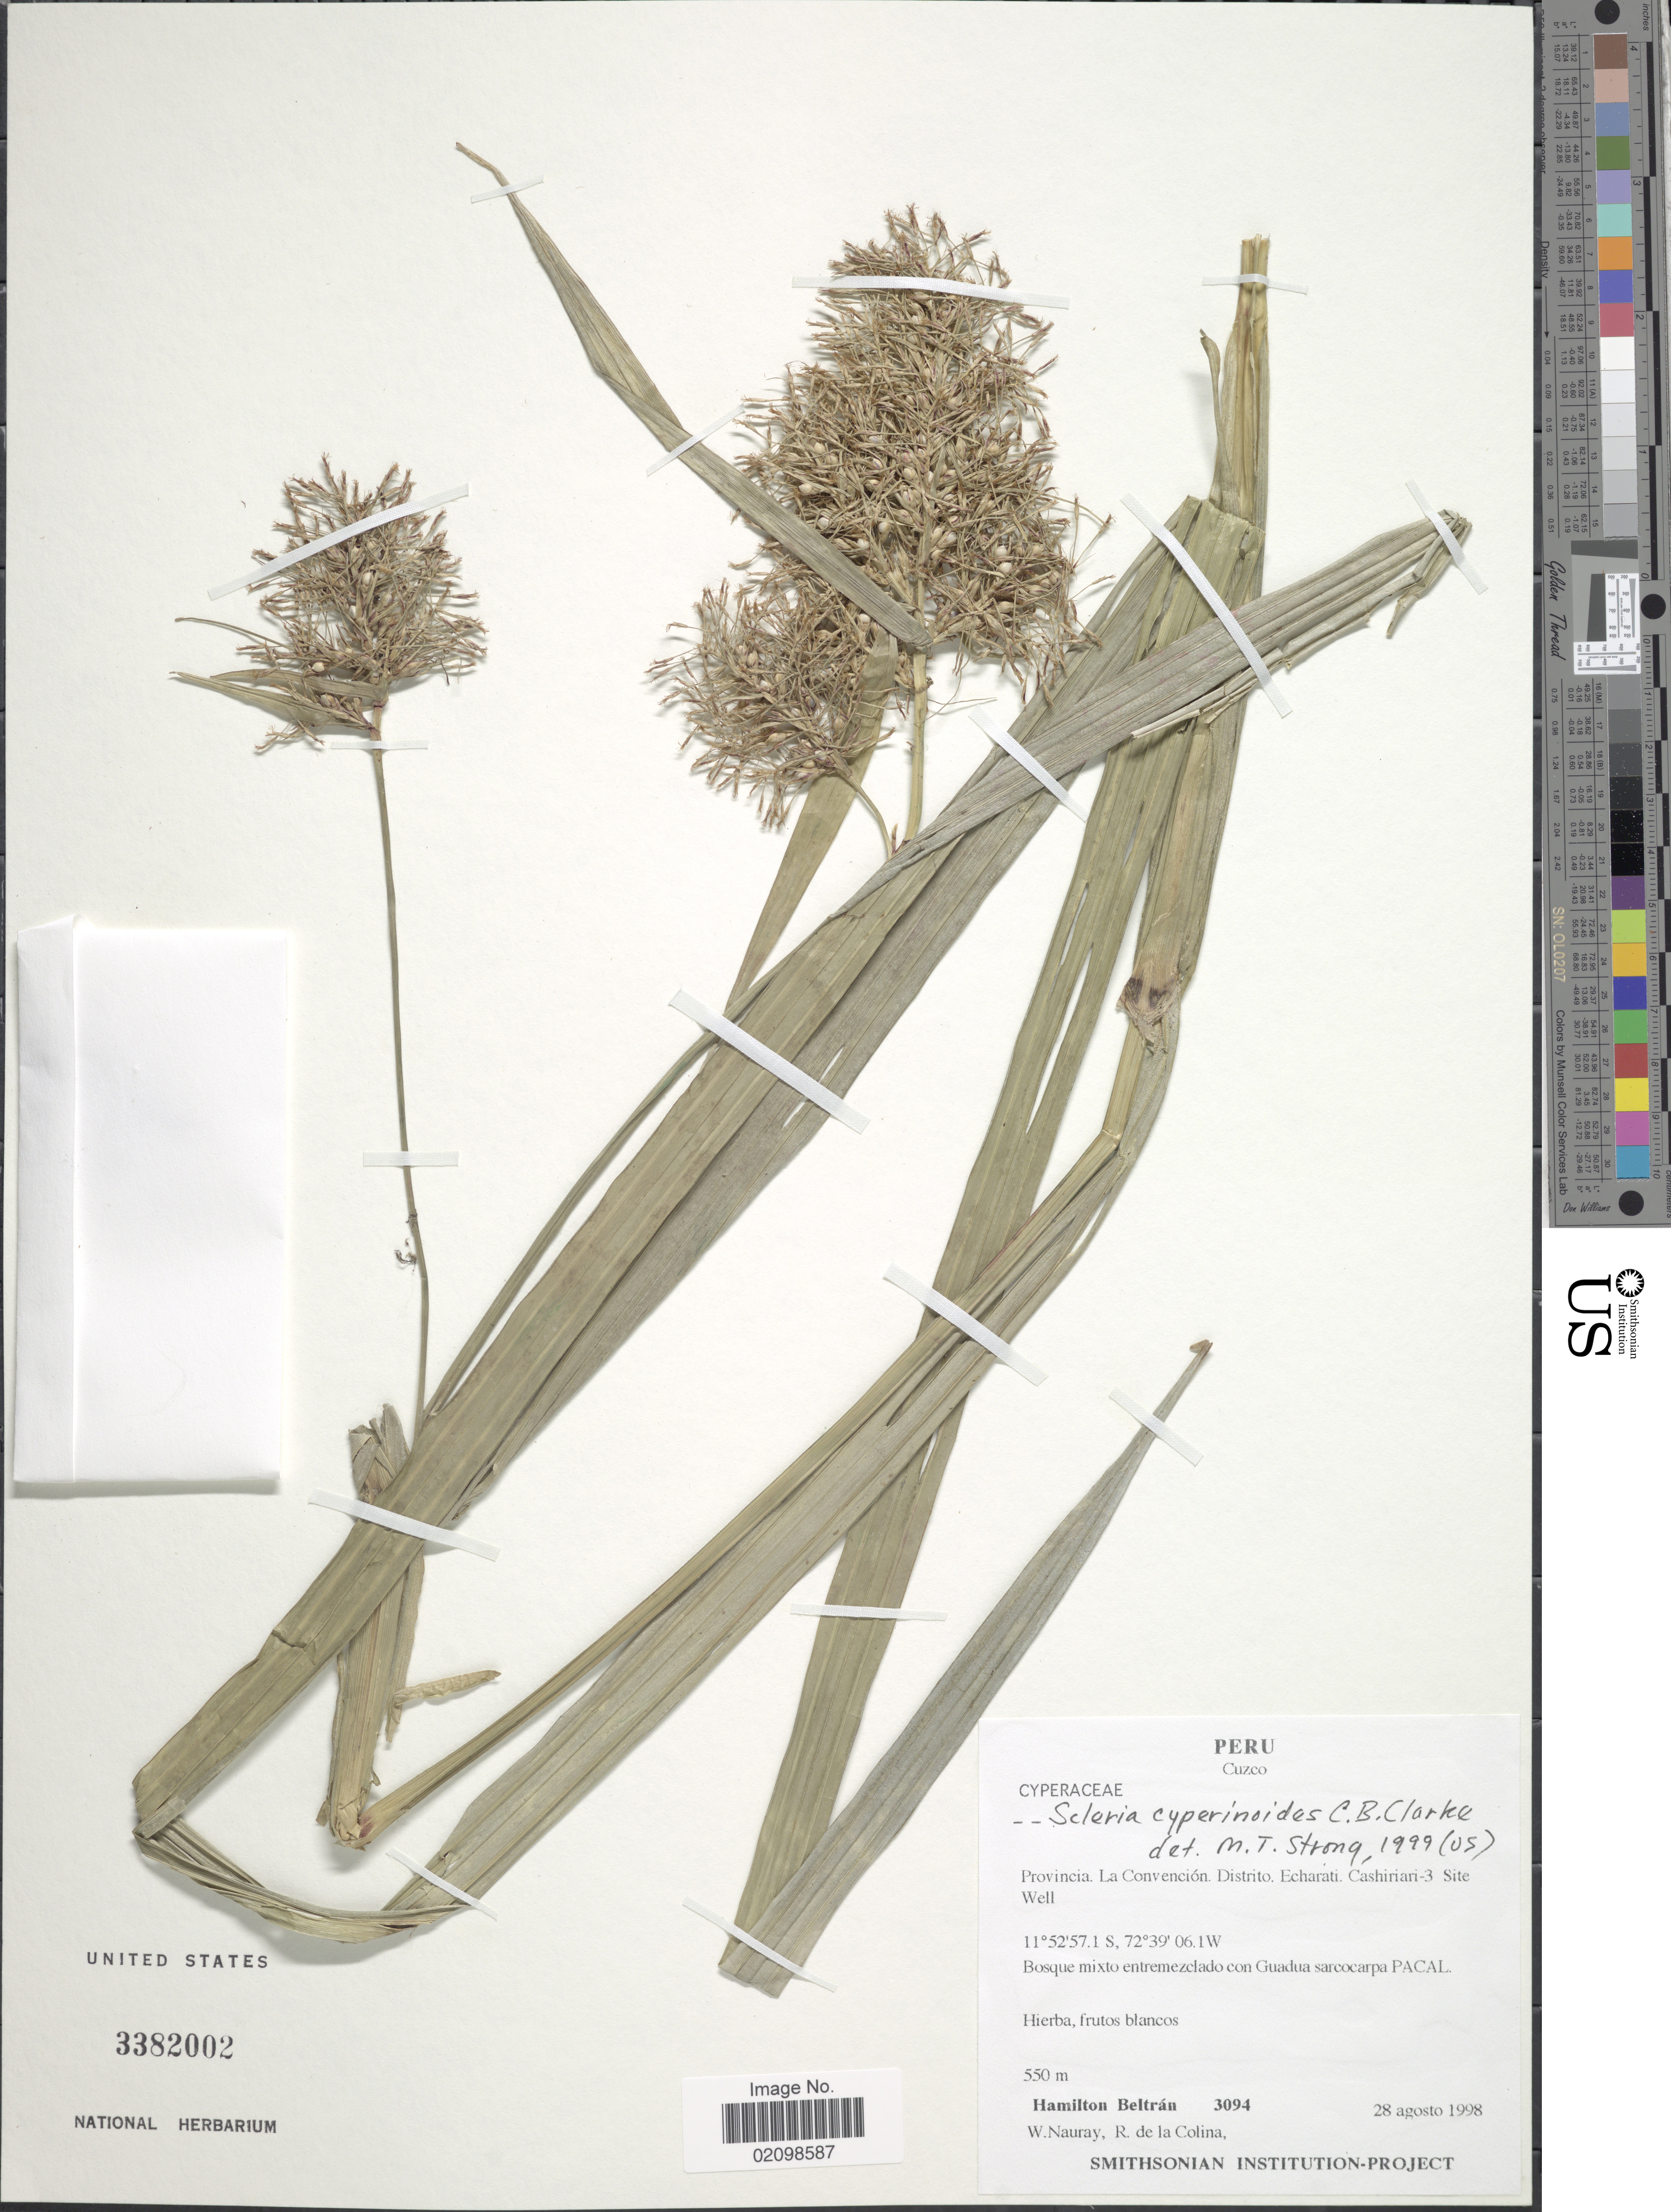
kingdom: Plantae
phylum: Tracheophyta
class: Liliopsida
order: Poales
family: Cyperaceae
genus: Scleria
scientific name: Scleria cyperinoides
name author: C.B. Clarke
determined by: Strong, Mark T., (BOT), Smithsonian Institution - National Museum of Natural History (UNITED STATES)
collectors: H. Beltran, W. Nauray & R. de La Colina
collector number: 3094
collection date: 1998-08-28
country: Peru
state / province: Cusco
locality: Cuzco, Provincia La Convencion Distrito. Echarati. Cashiriari-3 Site Well.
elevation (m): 550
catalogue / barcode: US 3382002